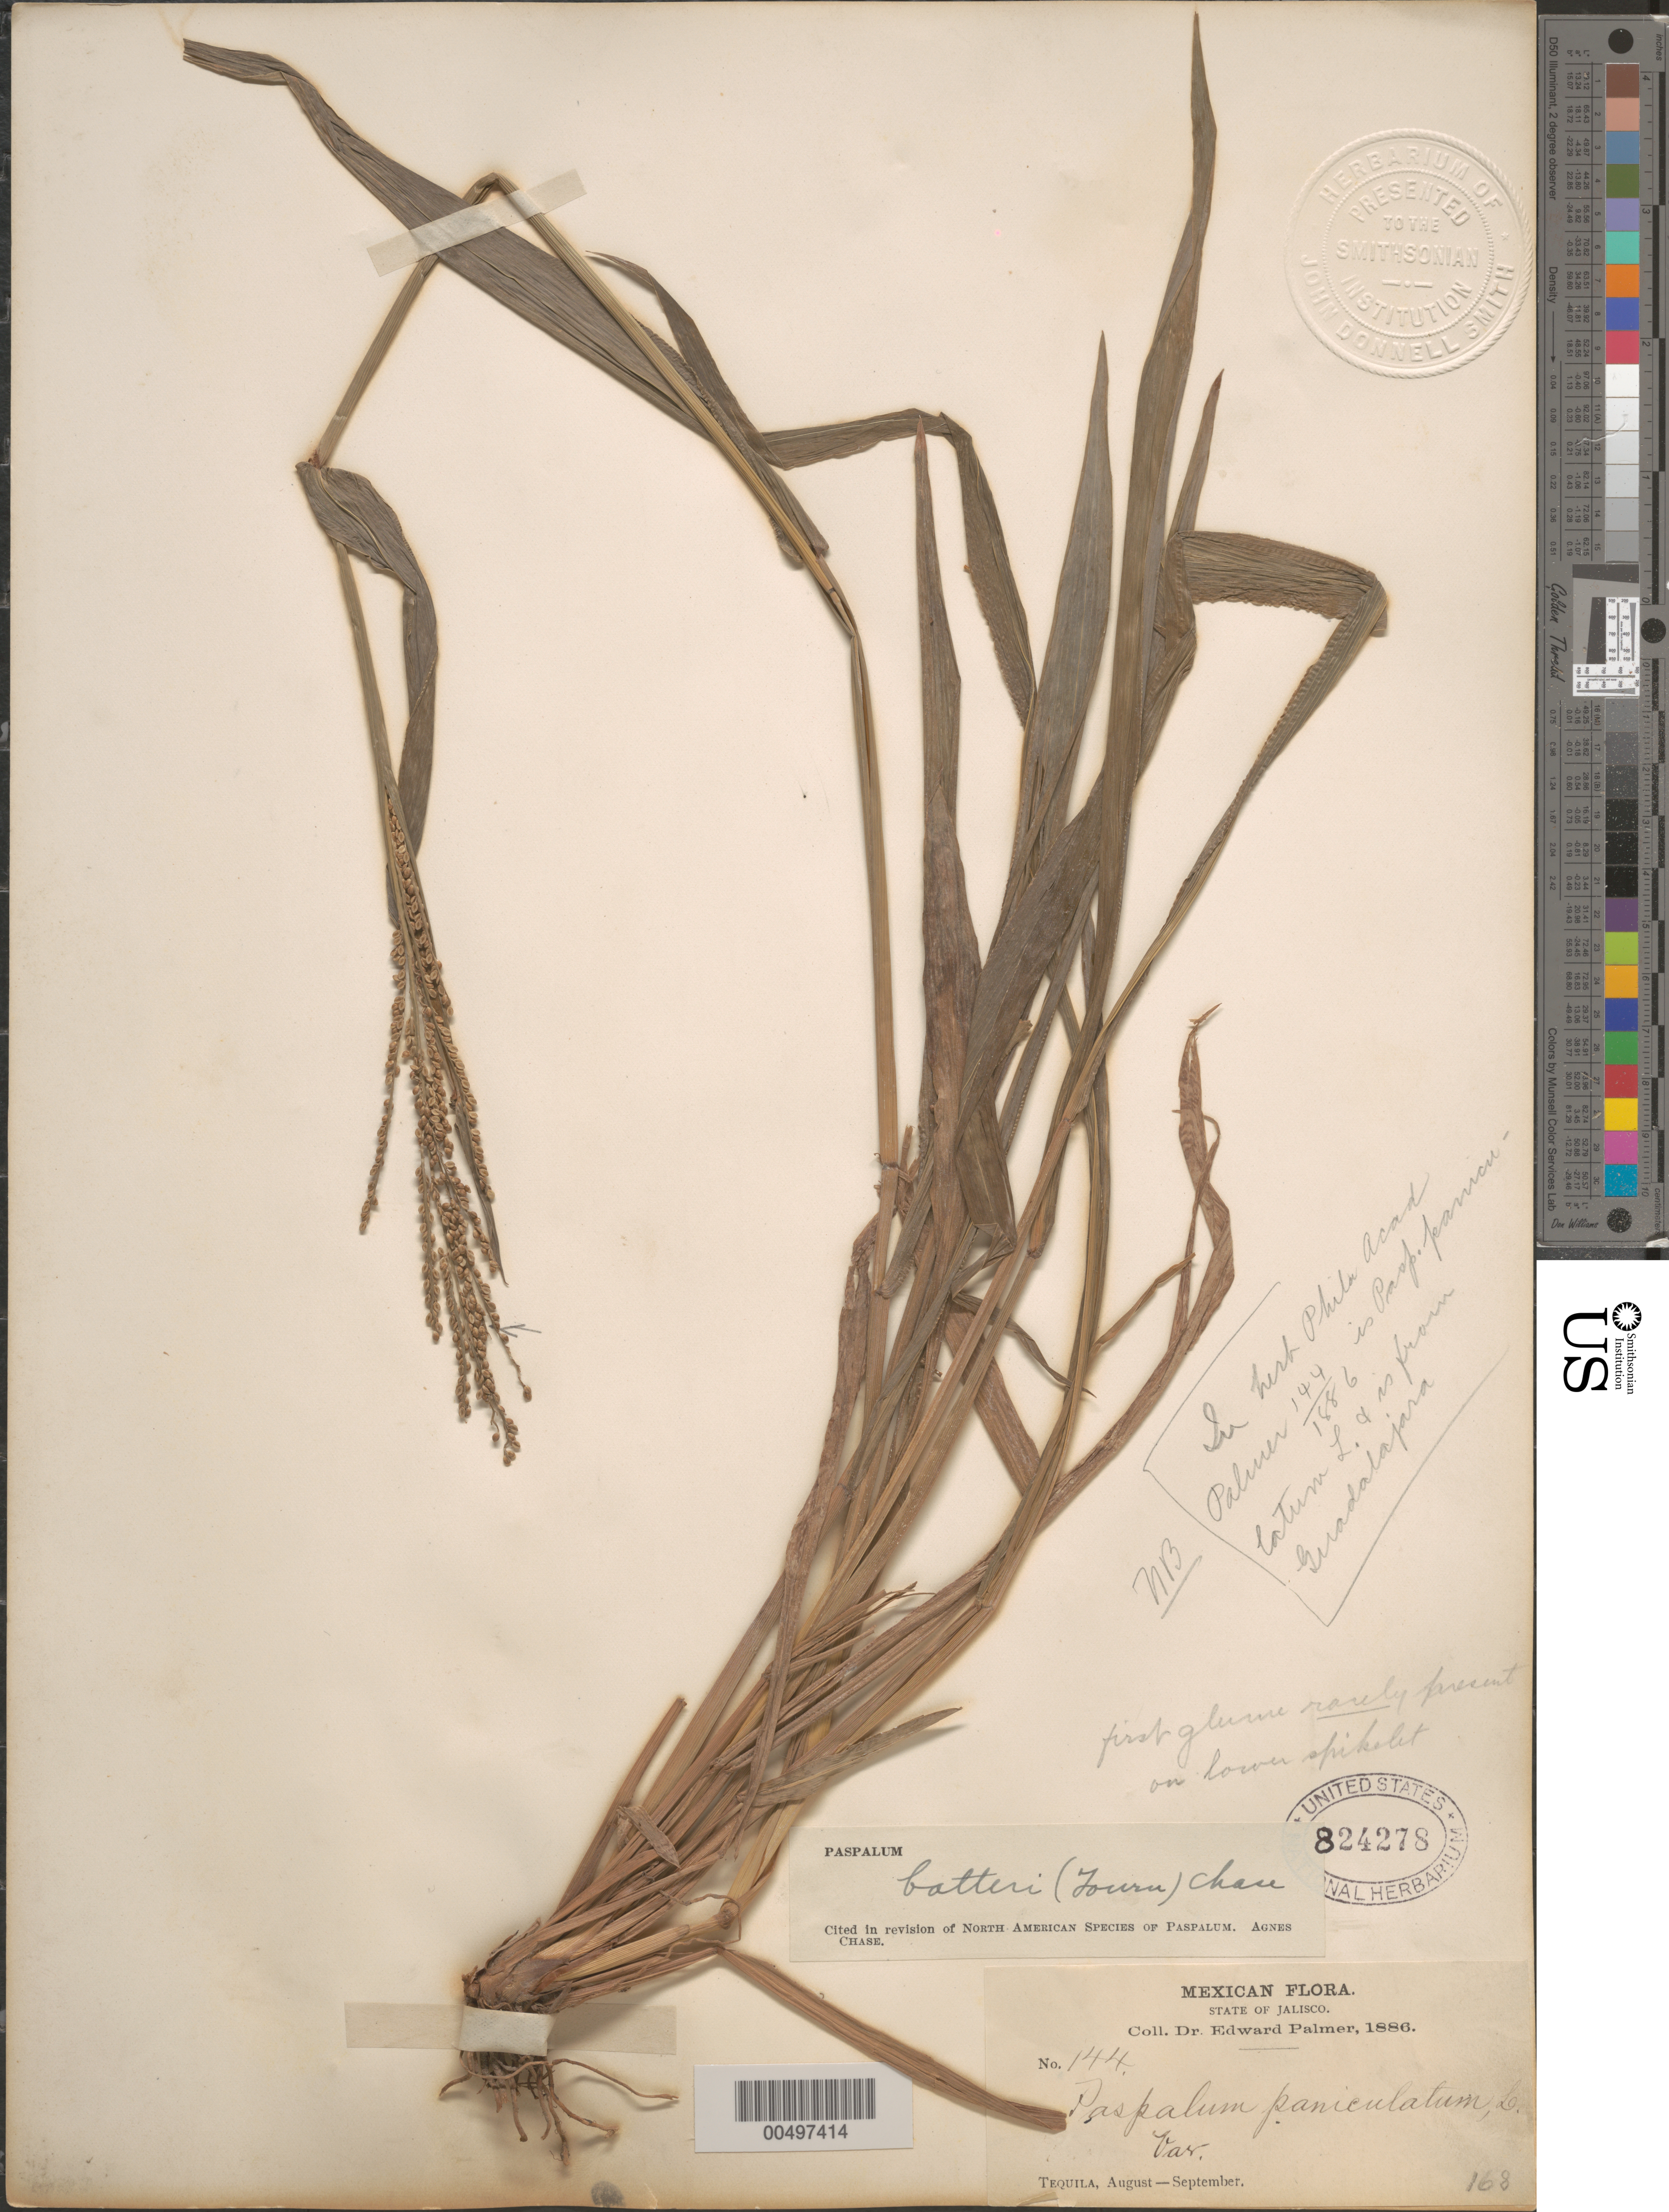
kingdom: Plantae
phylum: Tracheophyta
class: Liliopsida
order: Poales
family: Poaceae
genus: Paspalum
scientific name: Paspalum botteri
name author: (E. Fourn.) Chase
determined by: Chase, [M.] Agnes, (US)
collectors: E. Palmer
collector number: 144/168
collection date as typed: Aug 1886 to Sep 1886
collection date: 1886-08/1886-09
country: Mexico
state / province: Jalisco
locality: Tequila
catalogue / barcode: US 824278